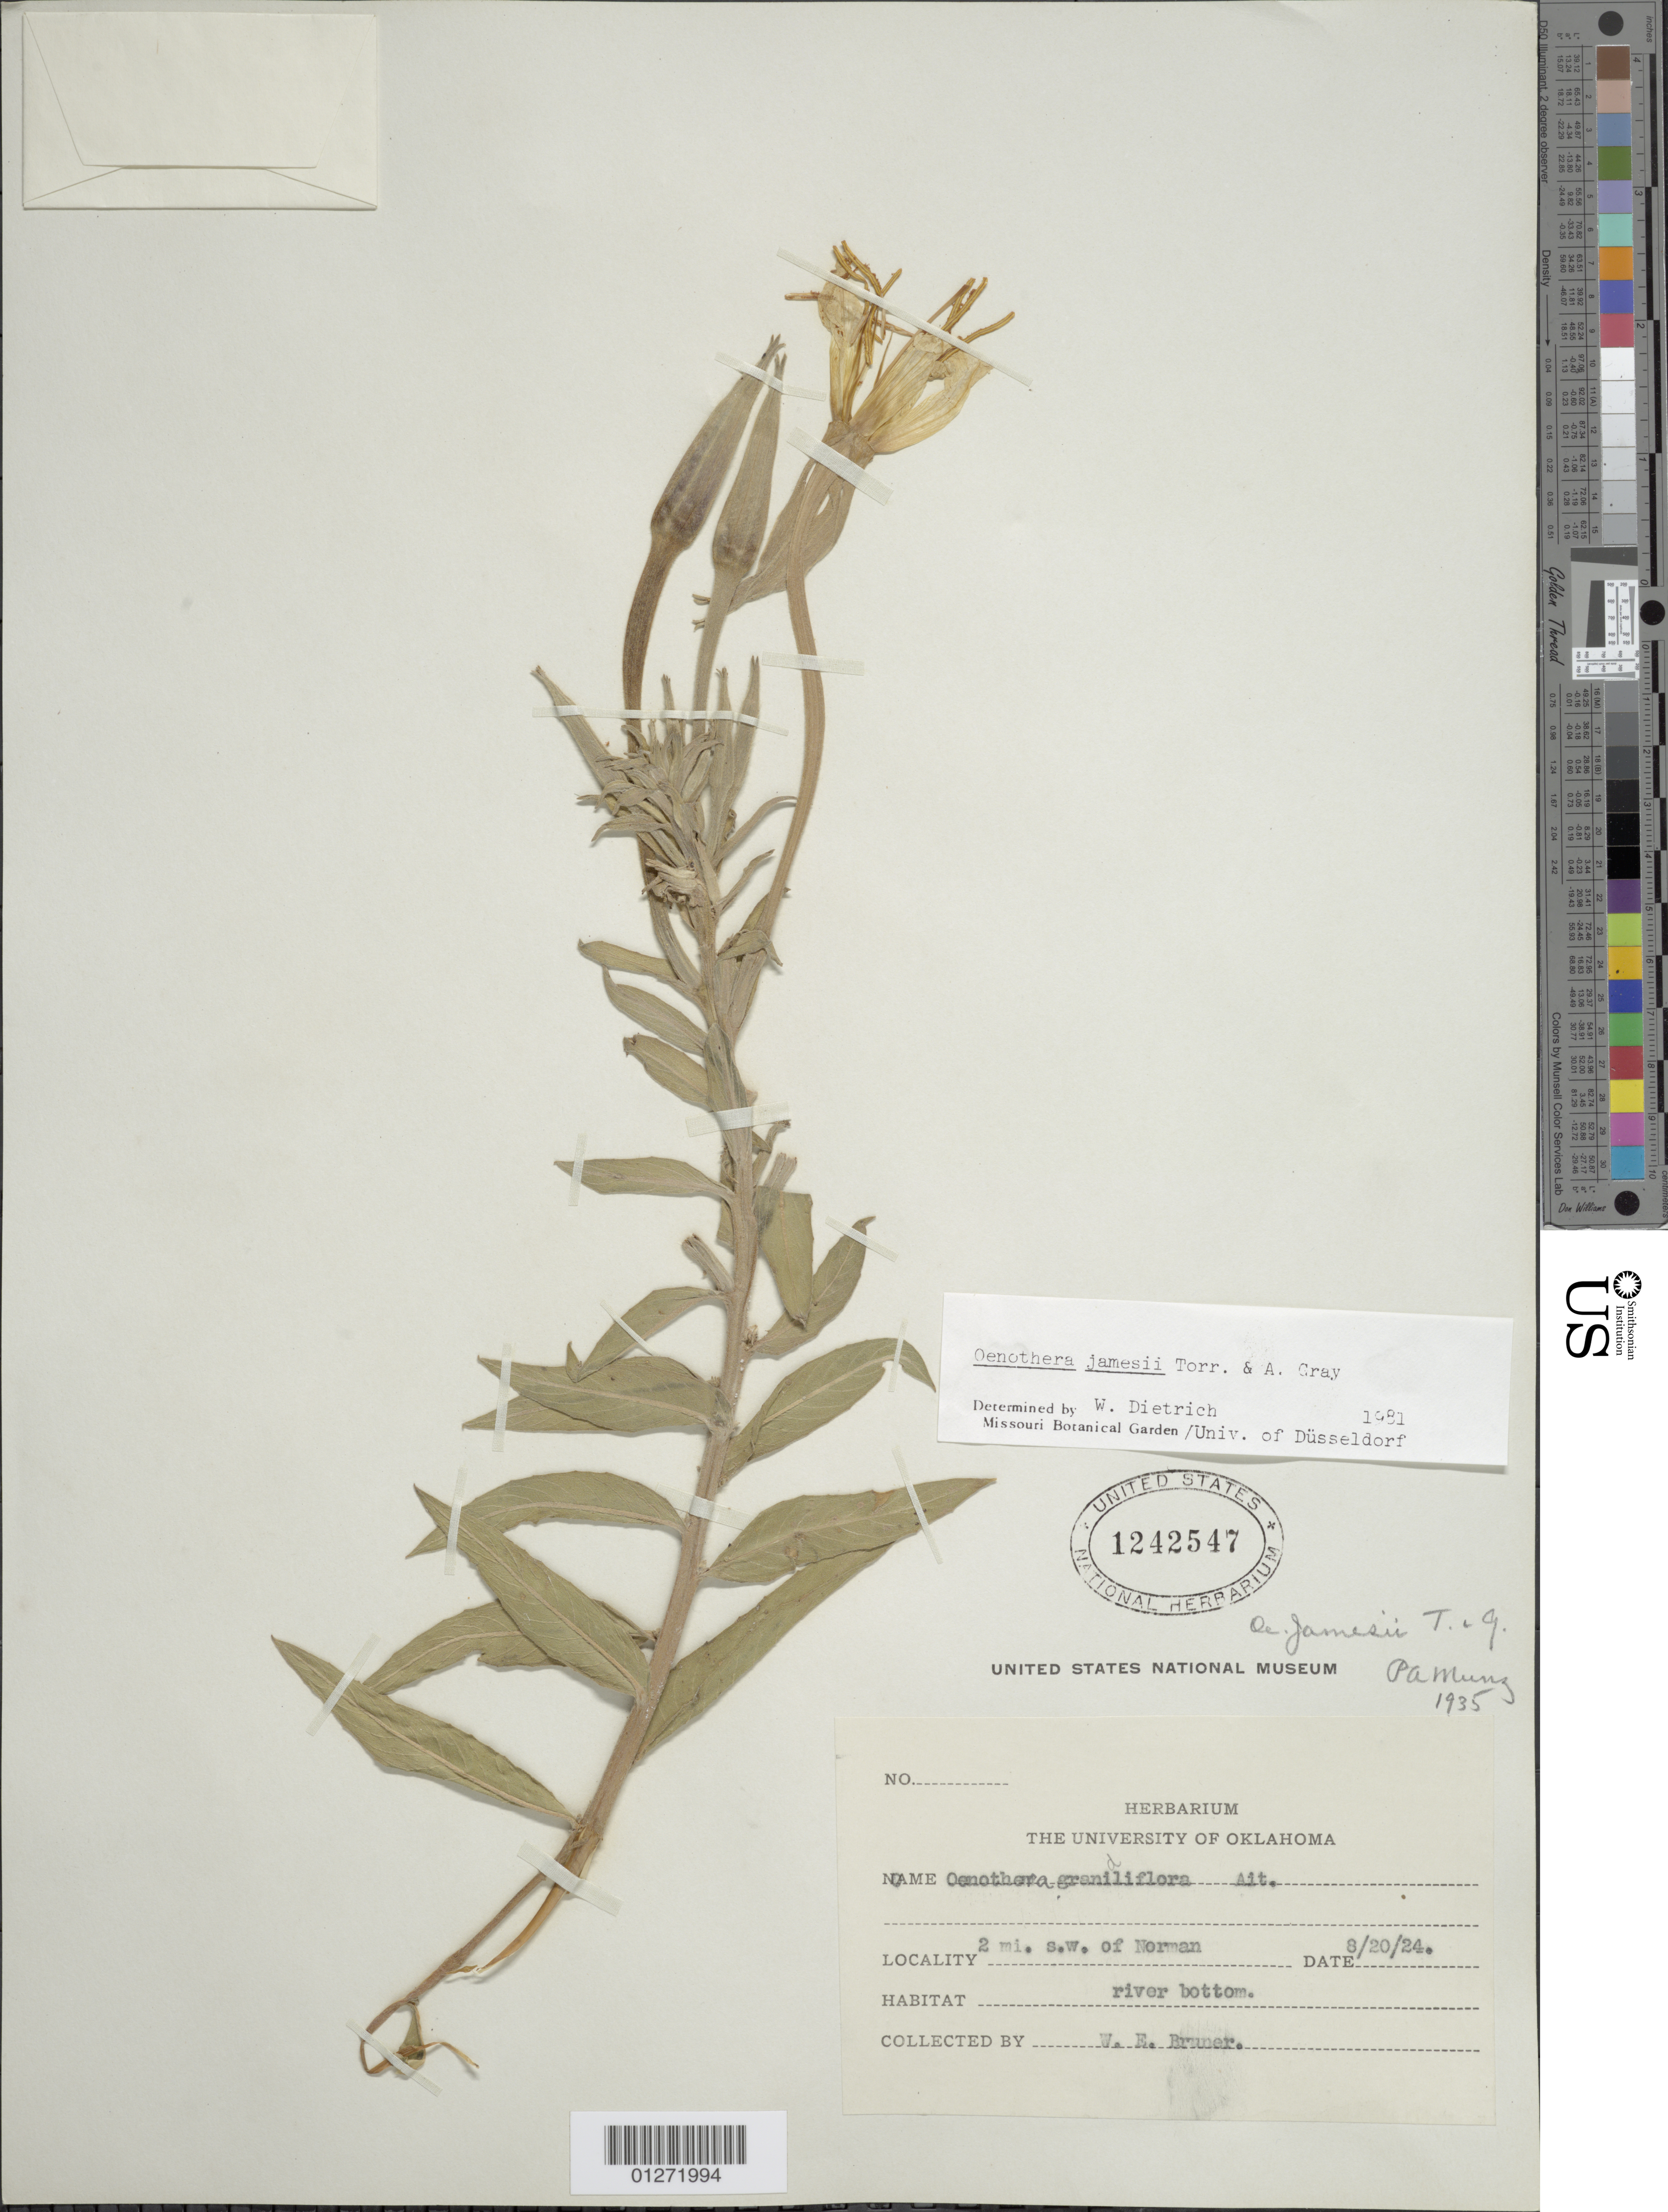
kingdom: Plantae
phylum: Tracheophyta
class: Magnoliopsida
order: Myrtales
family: Onagraceae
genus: Oenothera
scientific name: Oenothera jamesii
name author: Torr. & A. Gray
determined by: Dietrich, W.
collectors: W. Bruner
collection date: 1924-08-20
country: United States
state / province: Oklahoma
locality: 2 mi SW of Norman.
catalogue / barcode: US 1242547